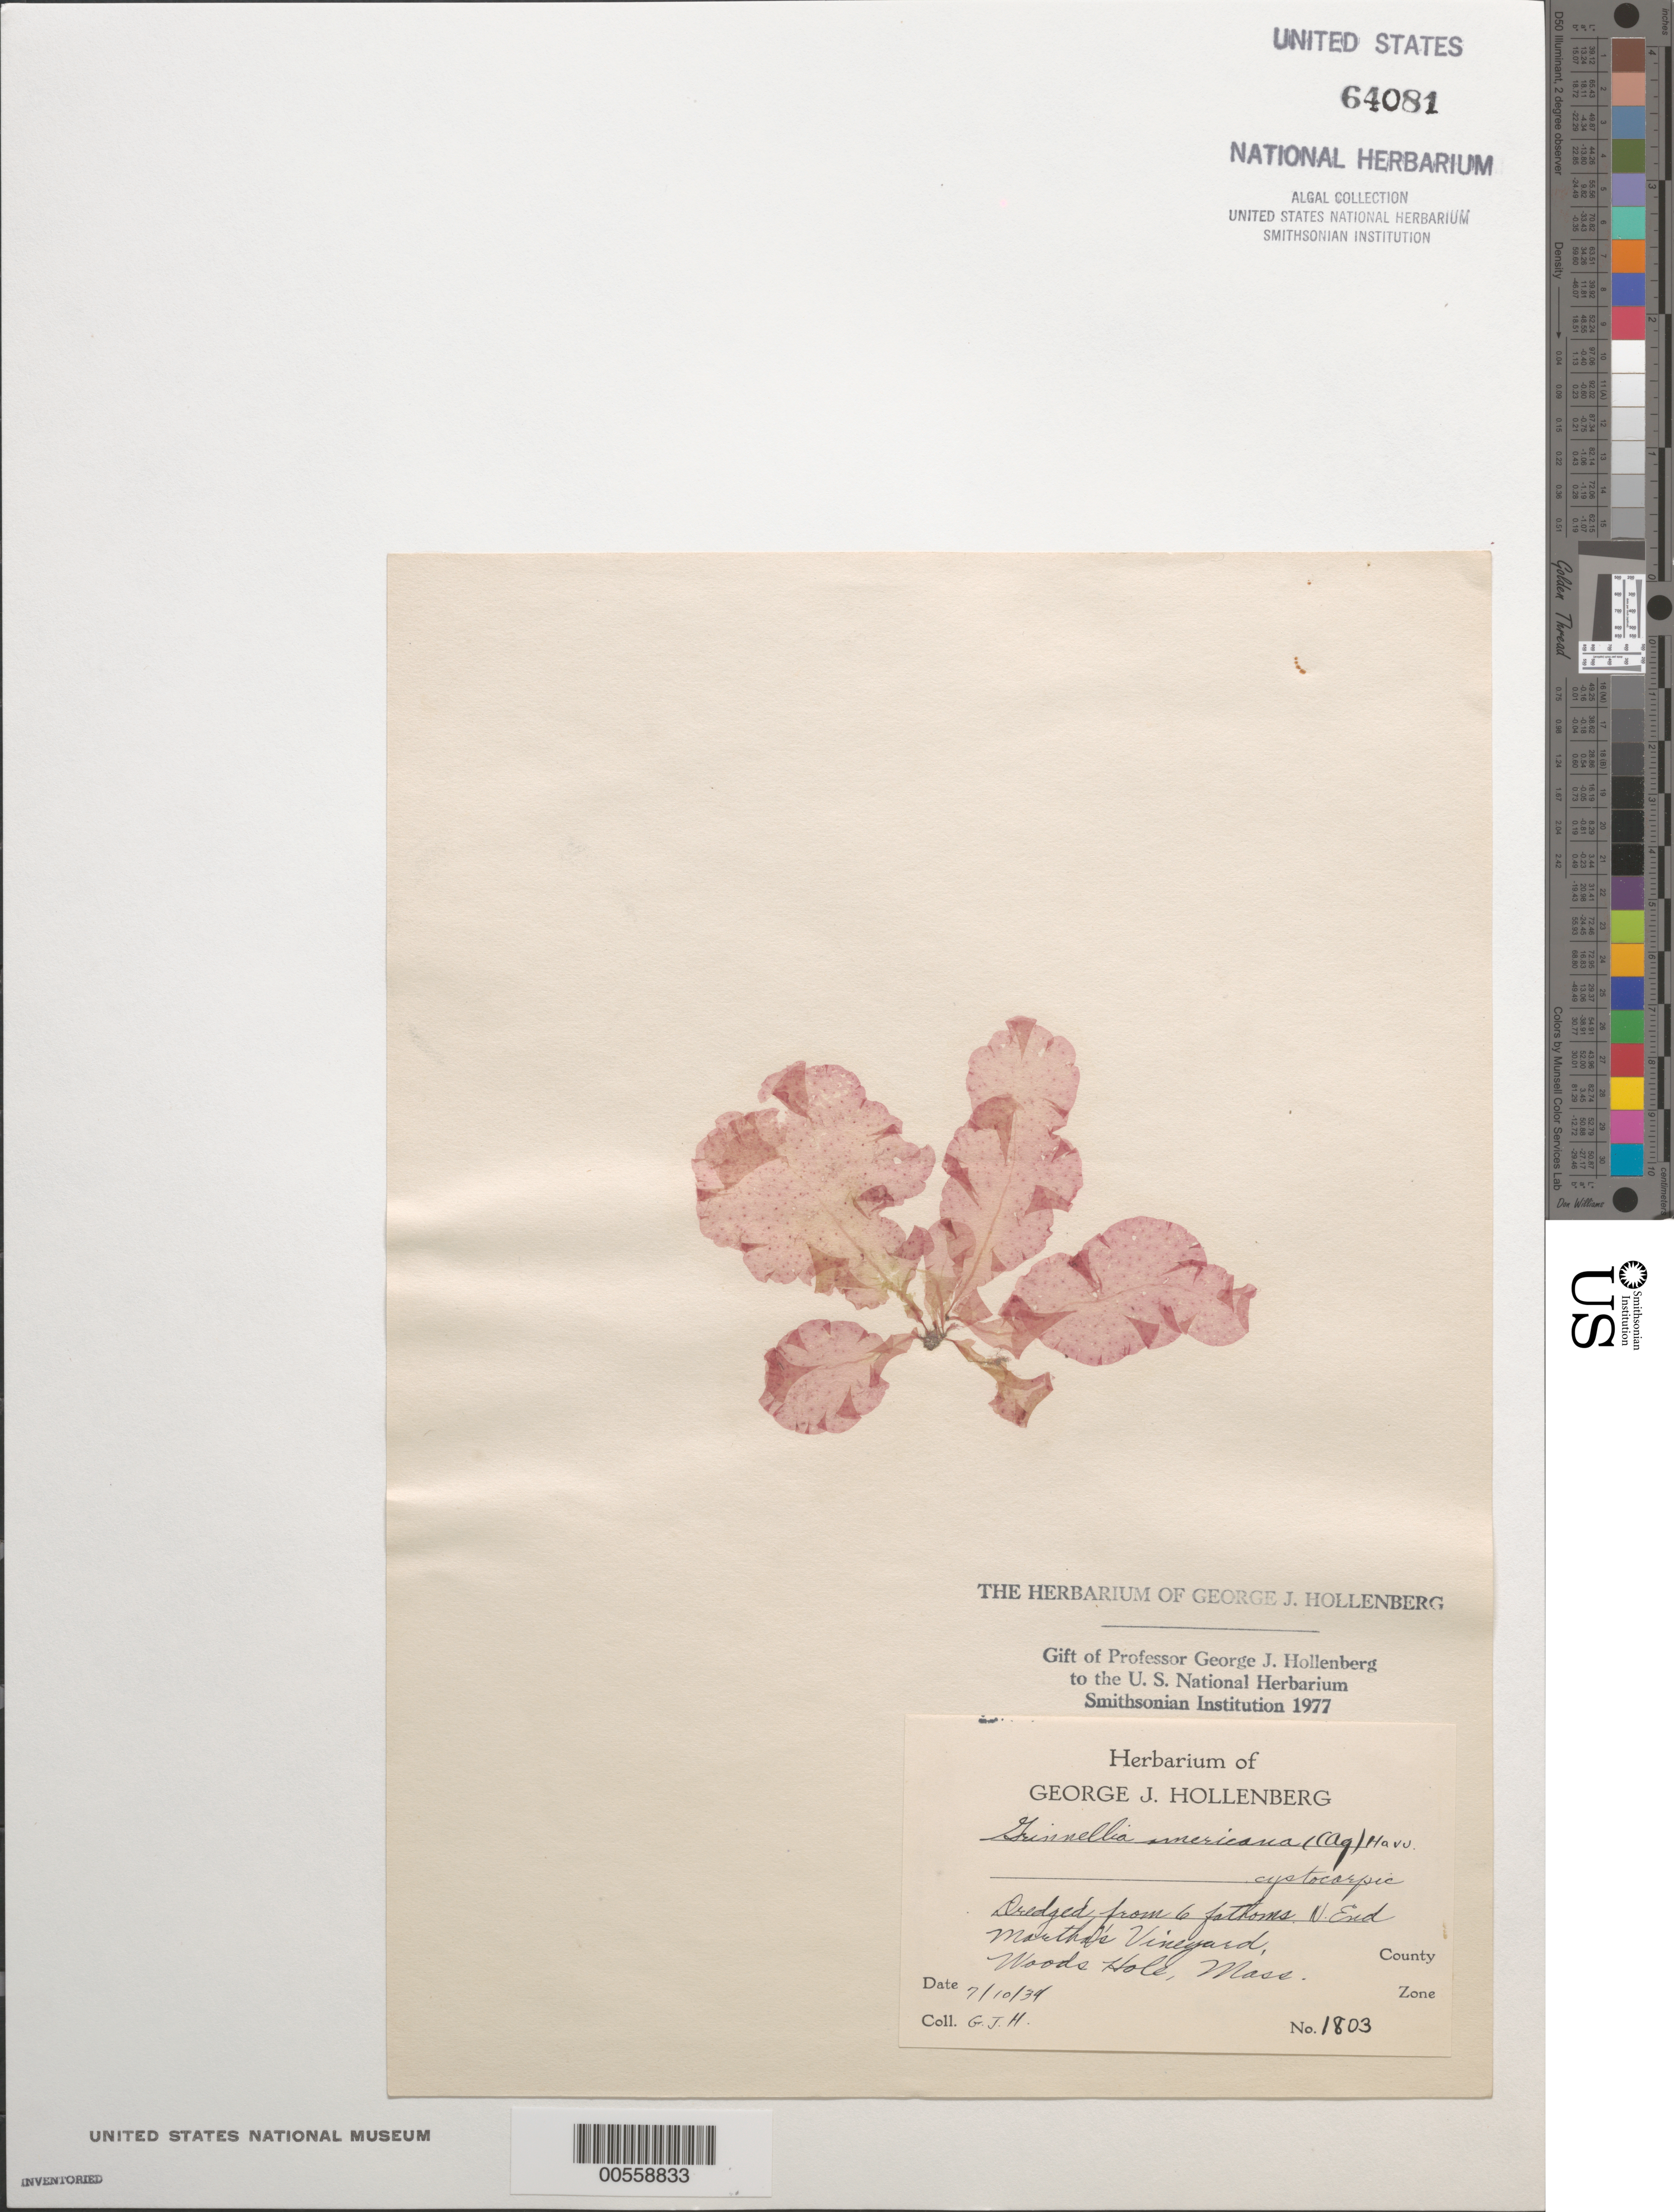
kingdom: Plantae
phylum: Rhodophyta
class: Florideophyceae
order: Ceramiales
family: Delesseriaceae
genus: Grinnellia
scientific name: Grinnellia americana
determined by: Hollenberg, George J.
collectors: G. Hollenberg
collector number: GJH 1803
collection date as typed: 10 Jul 1934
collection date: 1934-07-10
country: United States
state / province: Massachusetts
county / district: Dukes County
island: Martha's Vineyard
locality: North end of island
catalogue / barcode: US 64081